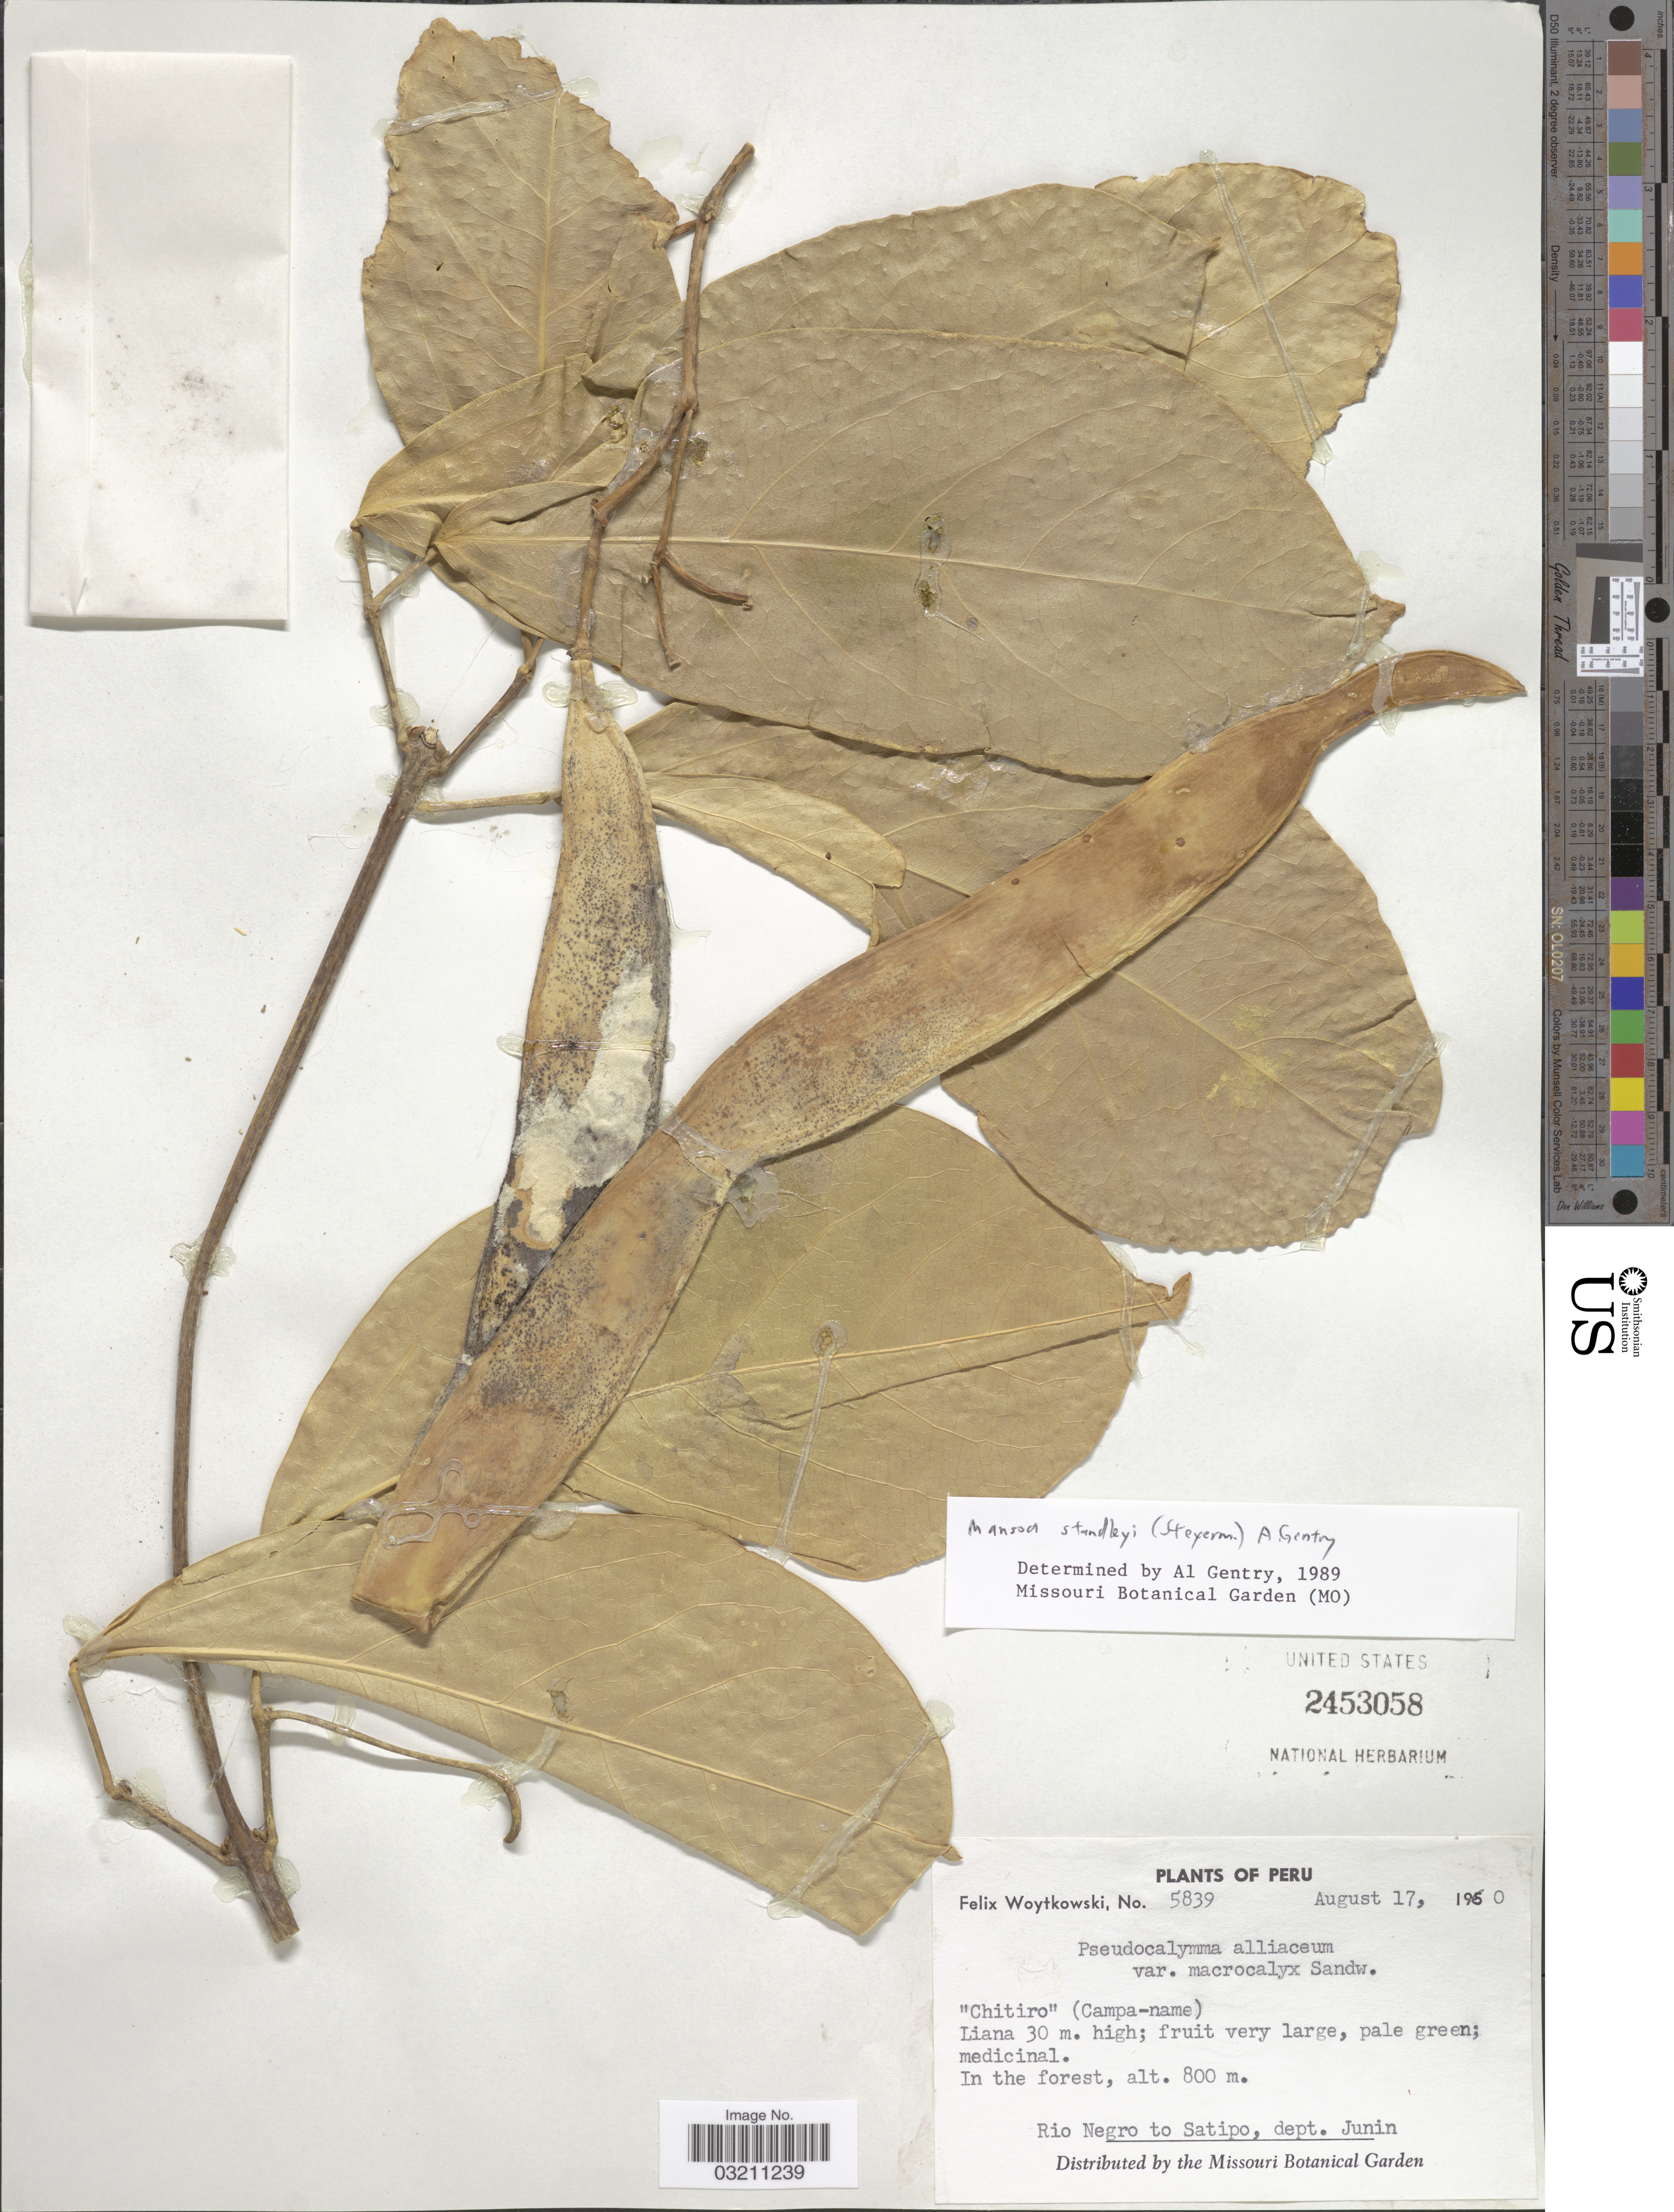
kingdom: Plantae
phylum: Tracheophyta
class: Magnoliopsida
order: Lamiales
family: Bignoniaceae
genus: Mansoa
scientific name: Mansoa standleyi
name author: (Steyerm.) A.H. Gentry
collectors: F. Woytkowski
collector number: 5839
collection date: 1960-08-17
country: Peru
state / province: Junín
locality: In the forest. Rio Negro to Satipo, dept. Junin.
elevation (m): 800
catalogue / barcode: US 2453058